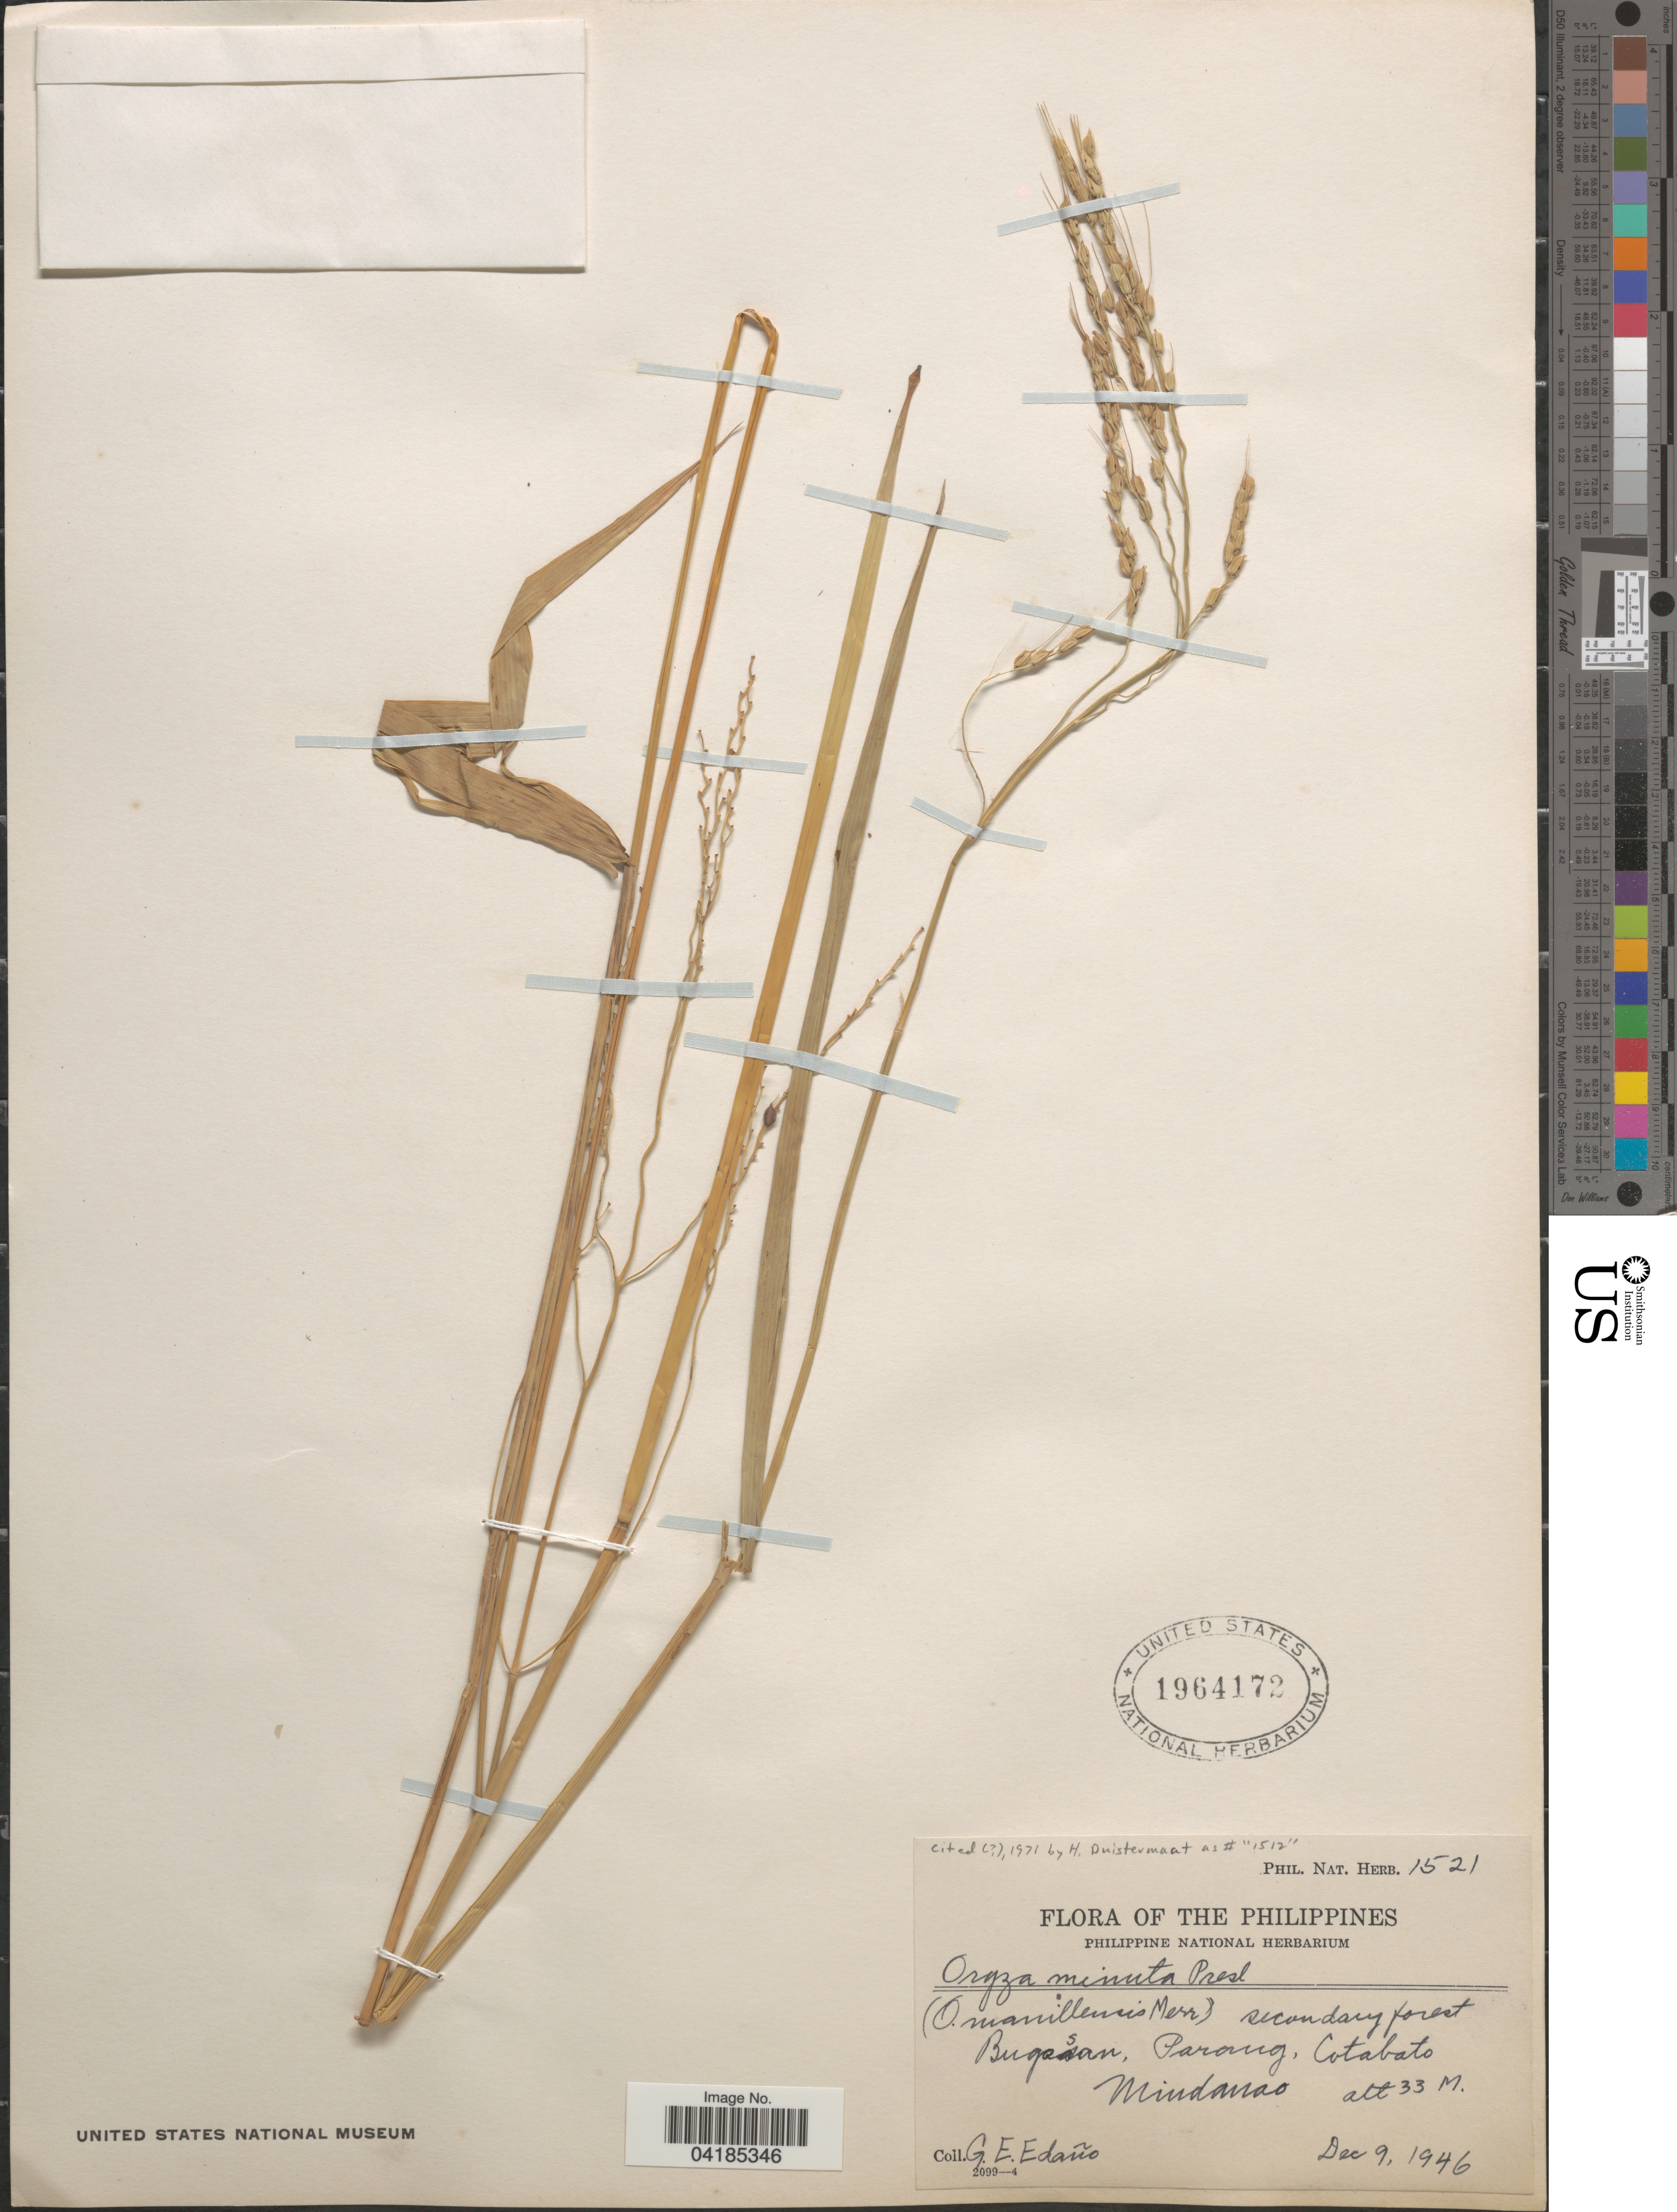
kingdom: Plantae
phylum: Tracheophyta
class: Liliopsida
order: Poales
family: Poaceae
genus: Oryza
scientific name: Oryza latifolia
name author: Desv.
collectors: G. E. Edaño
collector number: Phil. Nat. Herb. 1521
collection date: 1946-12-09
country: Philippines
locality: Bugasan, Parang, Cotabato. Mindanao.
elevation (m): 33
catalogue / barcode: US 1964172